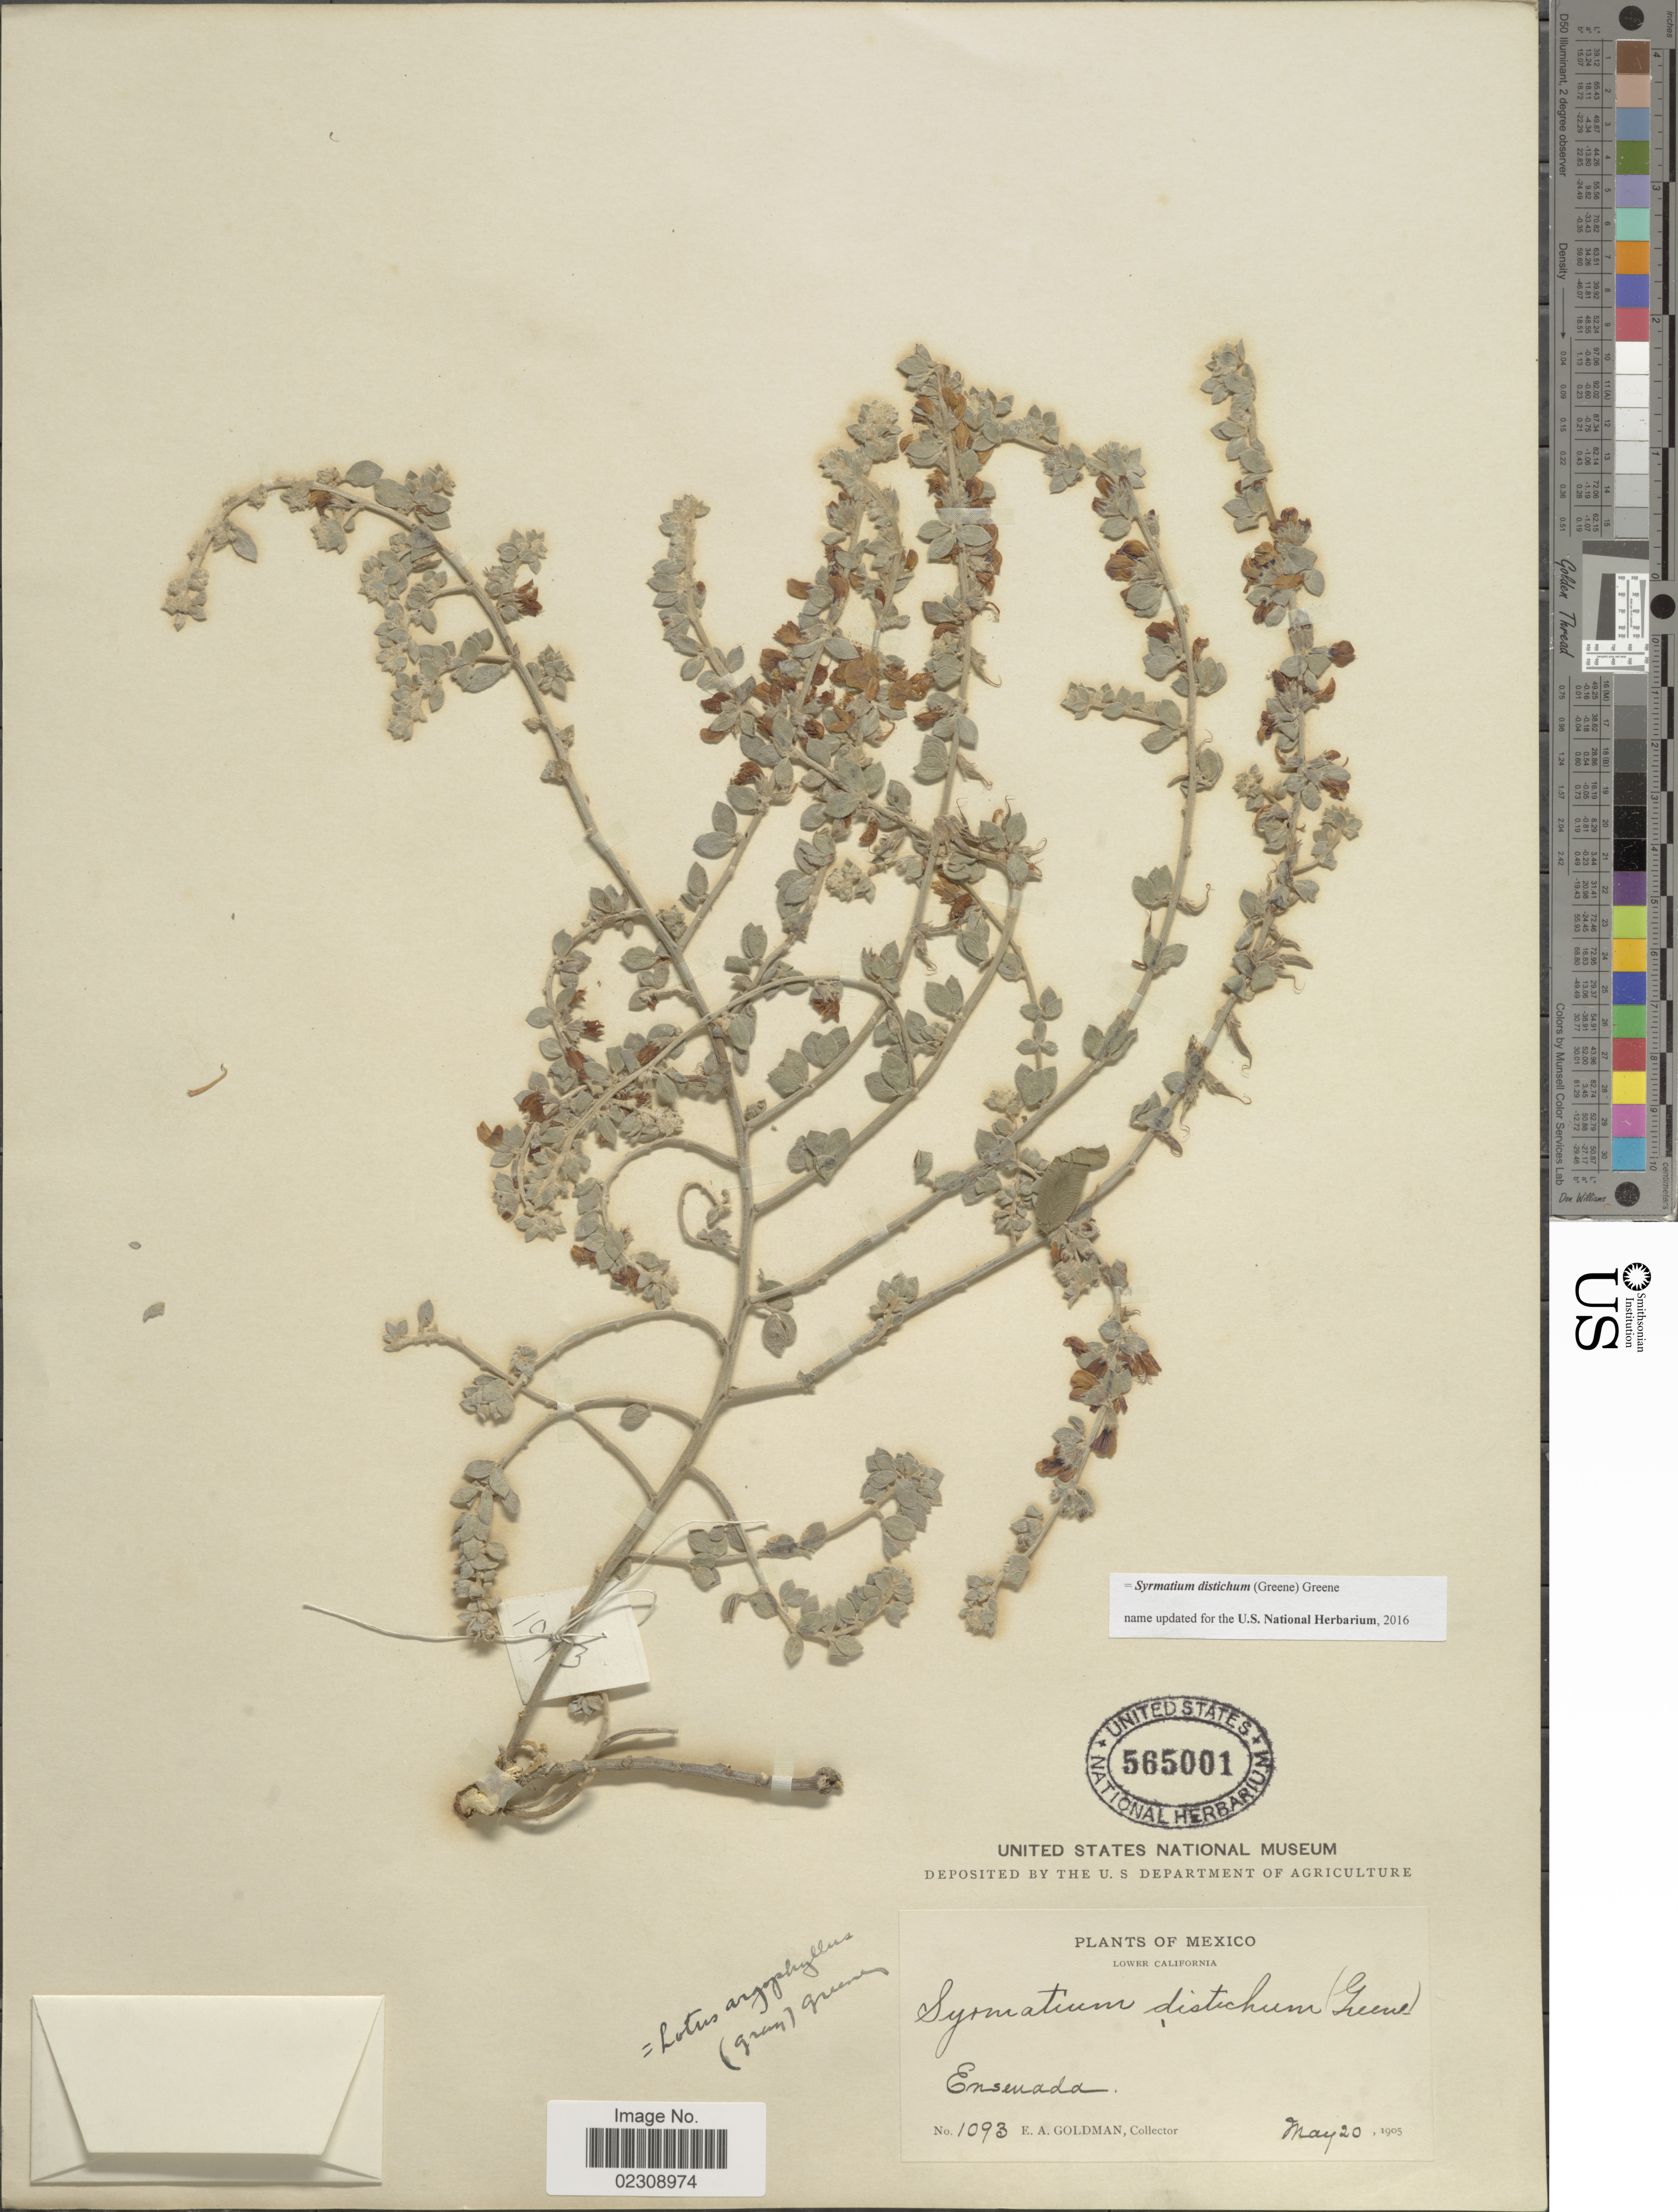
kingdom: Plantae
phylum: Tracheophyta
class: Magnoliopsida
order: Fabales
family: Fabaceae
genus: Syrmatium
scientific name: Syrmatium distichum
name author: (Greene) Greene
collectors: E. A. Goldman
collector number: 1093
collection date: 1905-05-20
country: Mexico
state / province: Baja California Norte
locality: Lower California. Ensenada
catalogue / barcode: US 565001